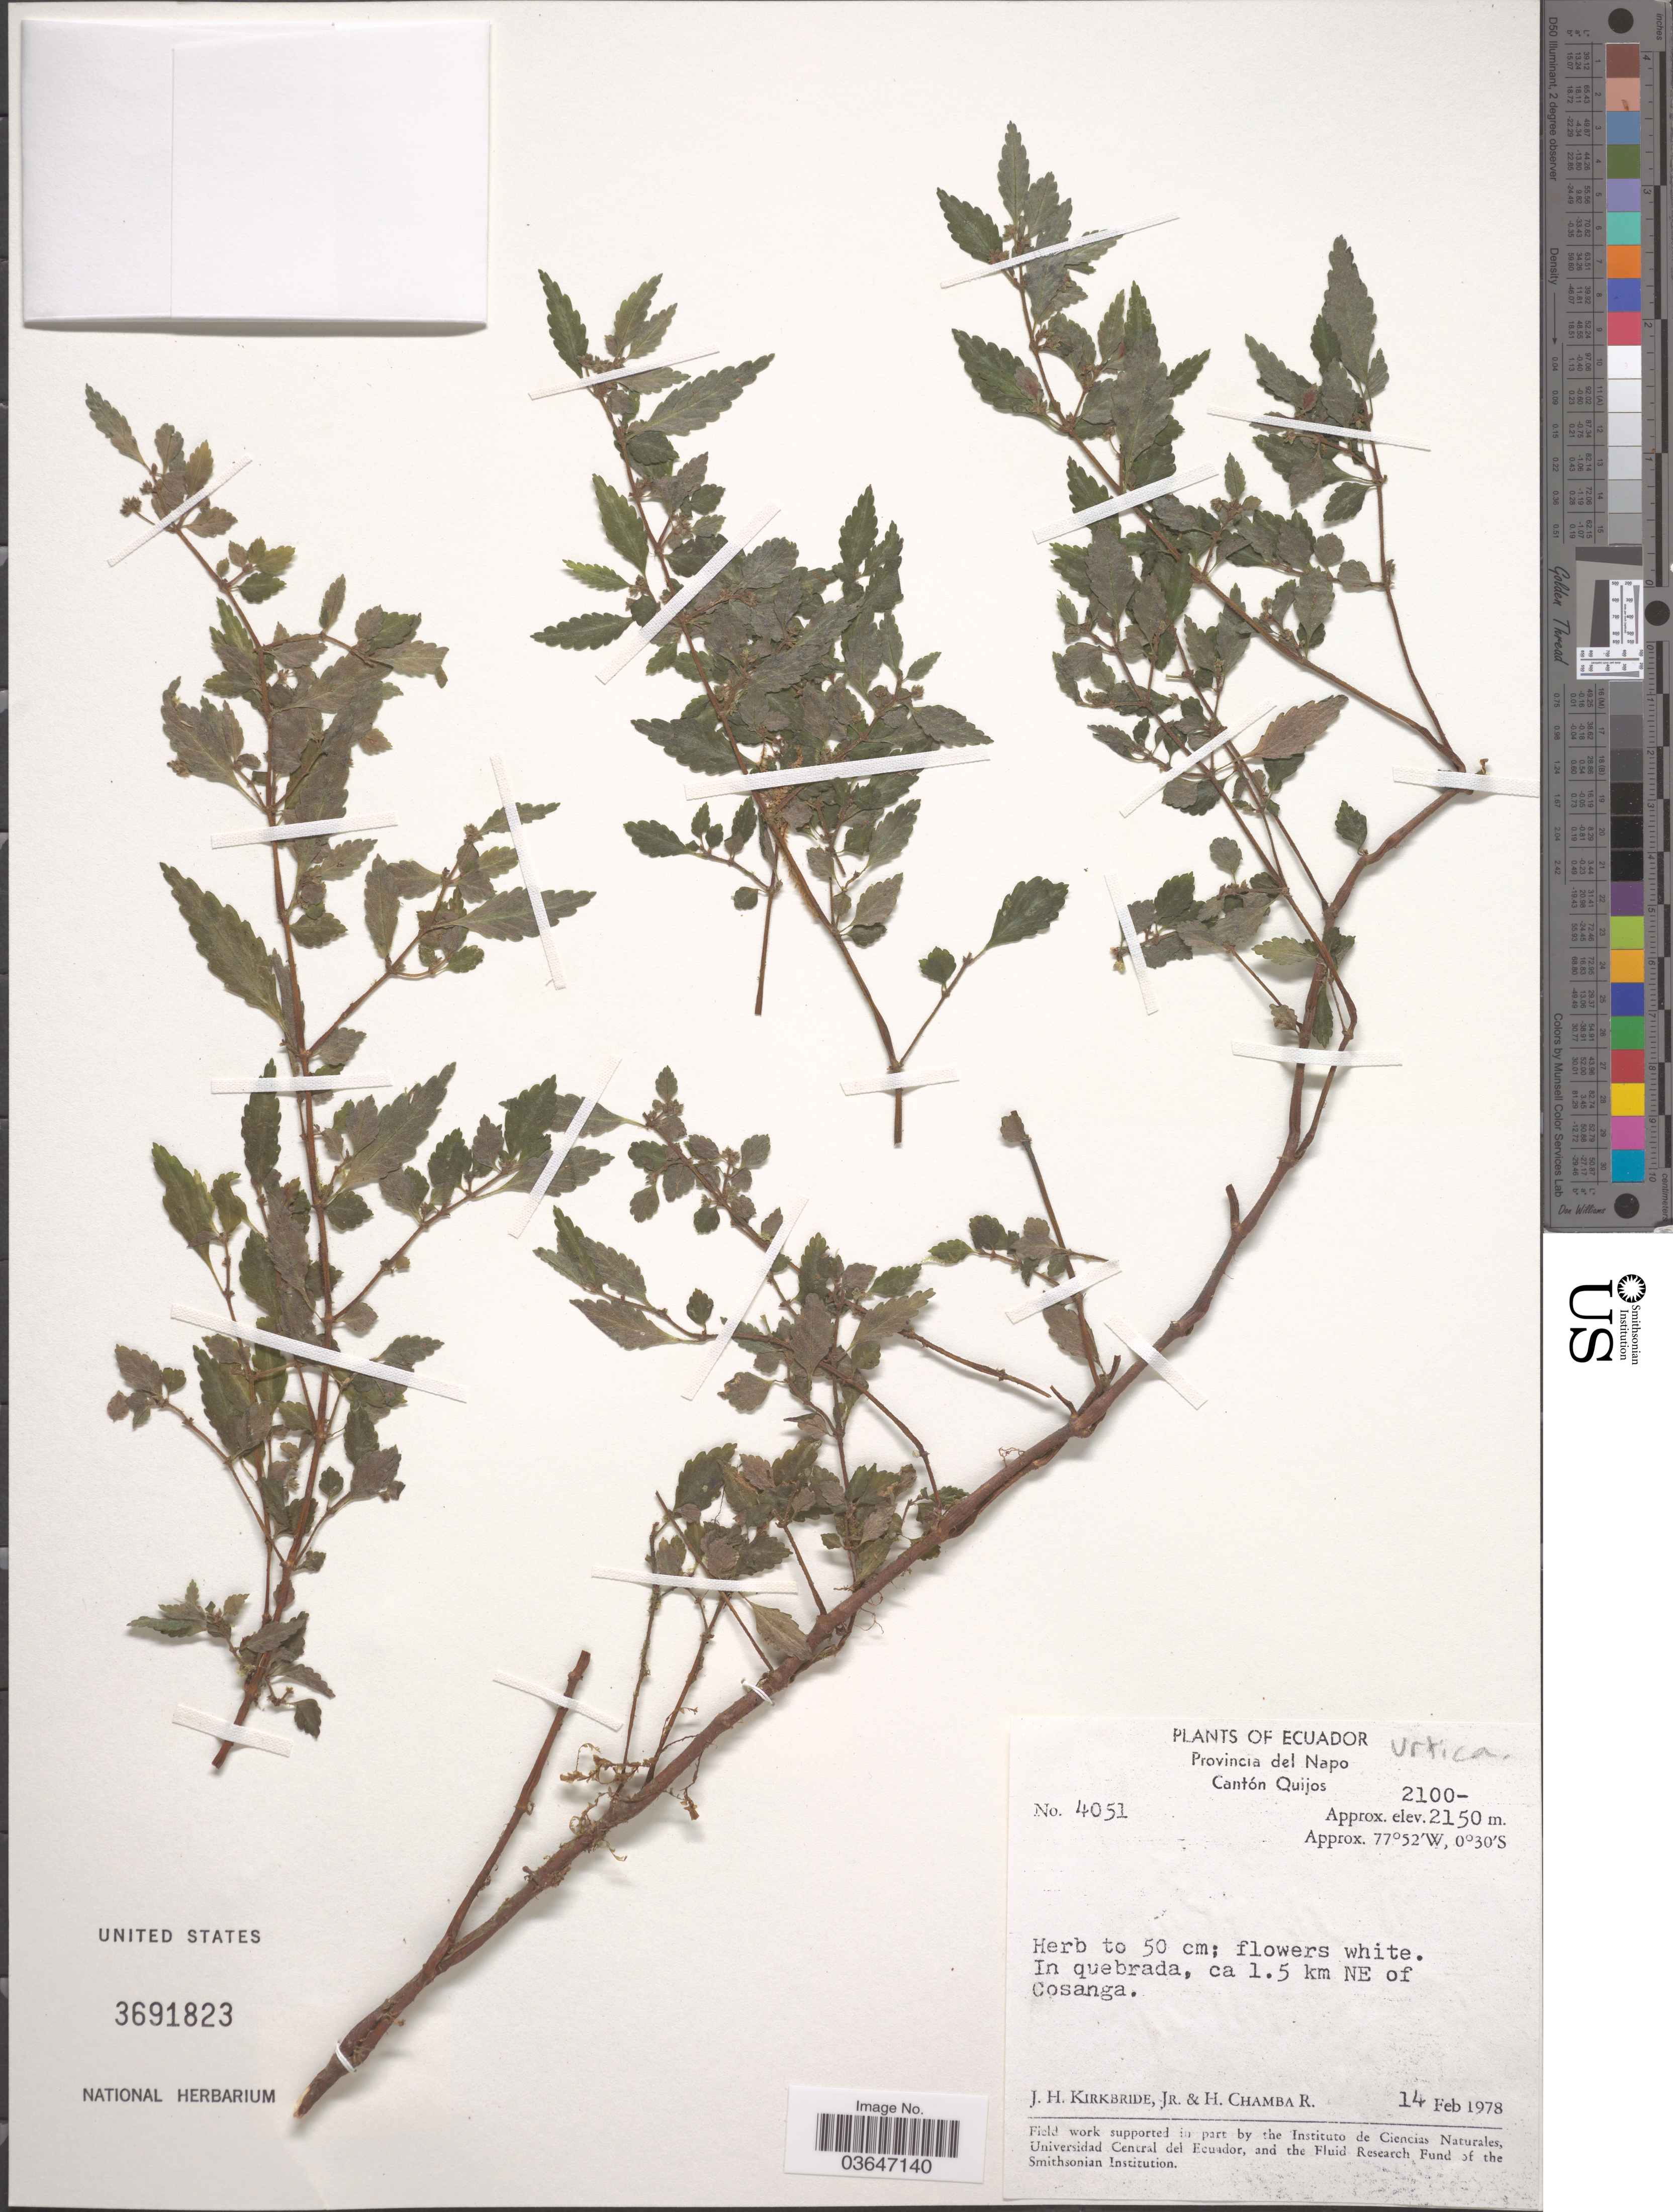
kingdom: Plantae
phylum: Tracheophyta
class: Magnoliopsida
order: Proteales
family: Proteaceae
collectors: J. H. Kirkbride & H. Chamba R.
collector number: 4051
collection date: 1978-02-14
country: Ecuador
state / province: Napo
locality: Cantón Quijos. In quebrada, 1.5 km NE of Cosanga.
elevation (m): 2100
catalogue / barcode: US 3691823